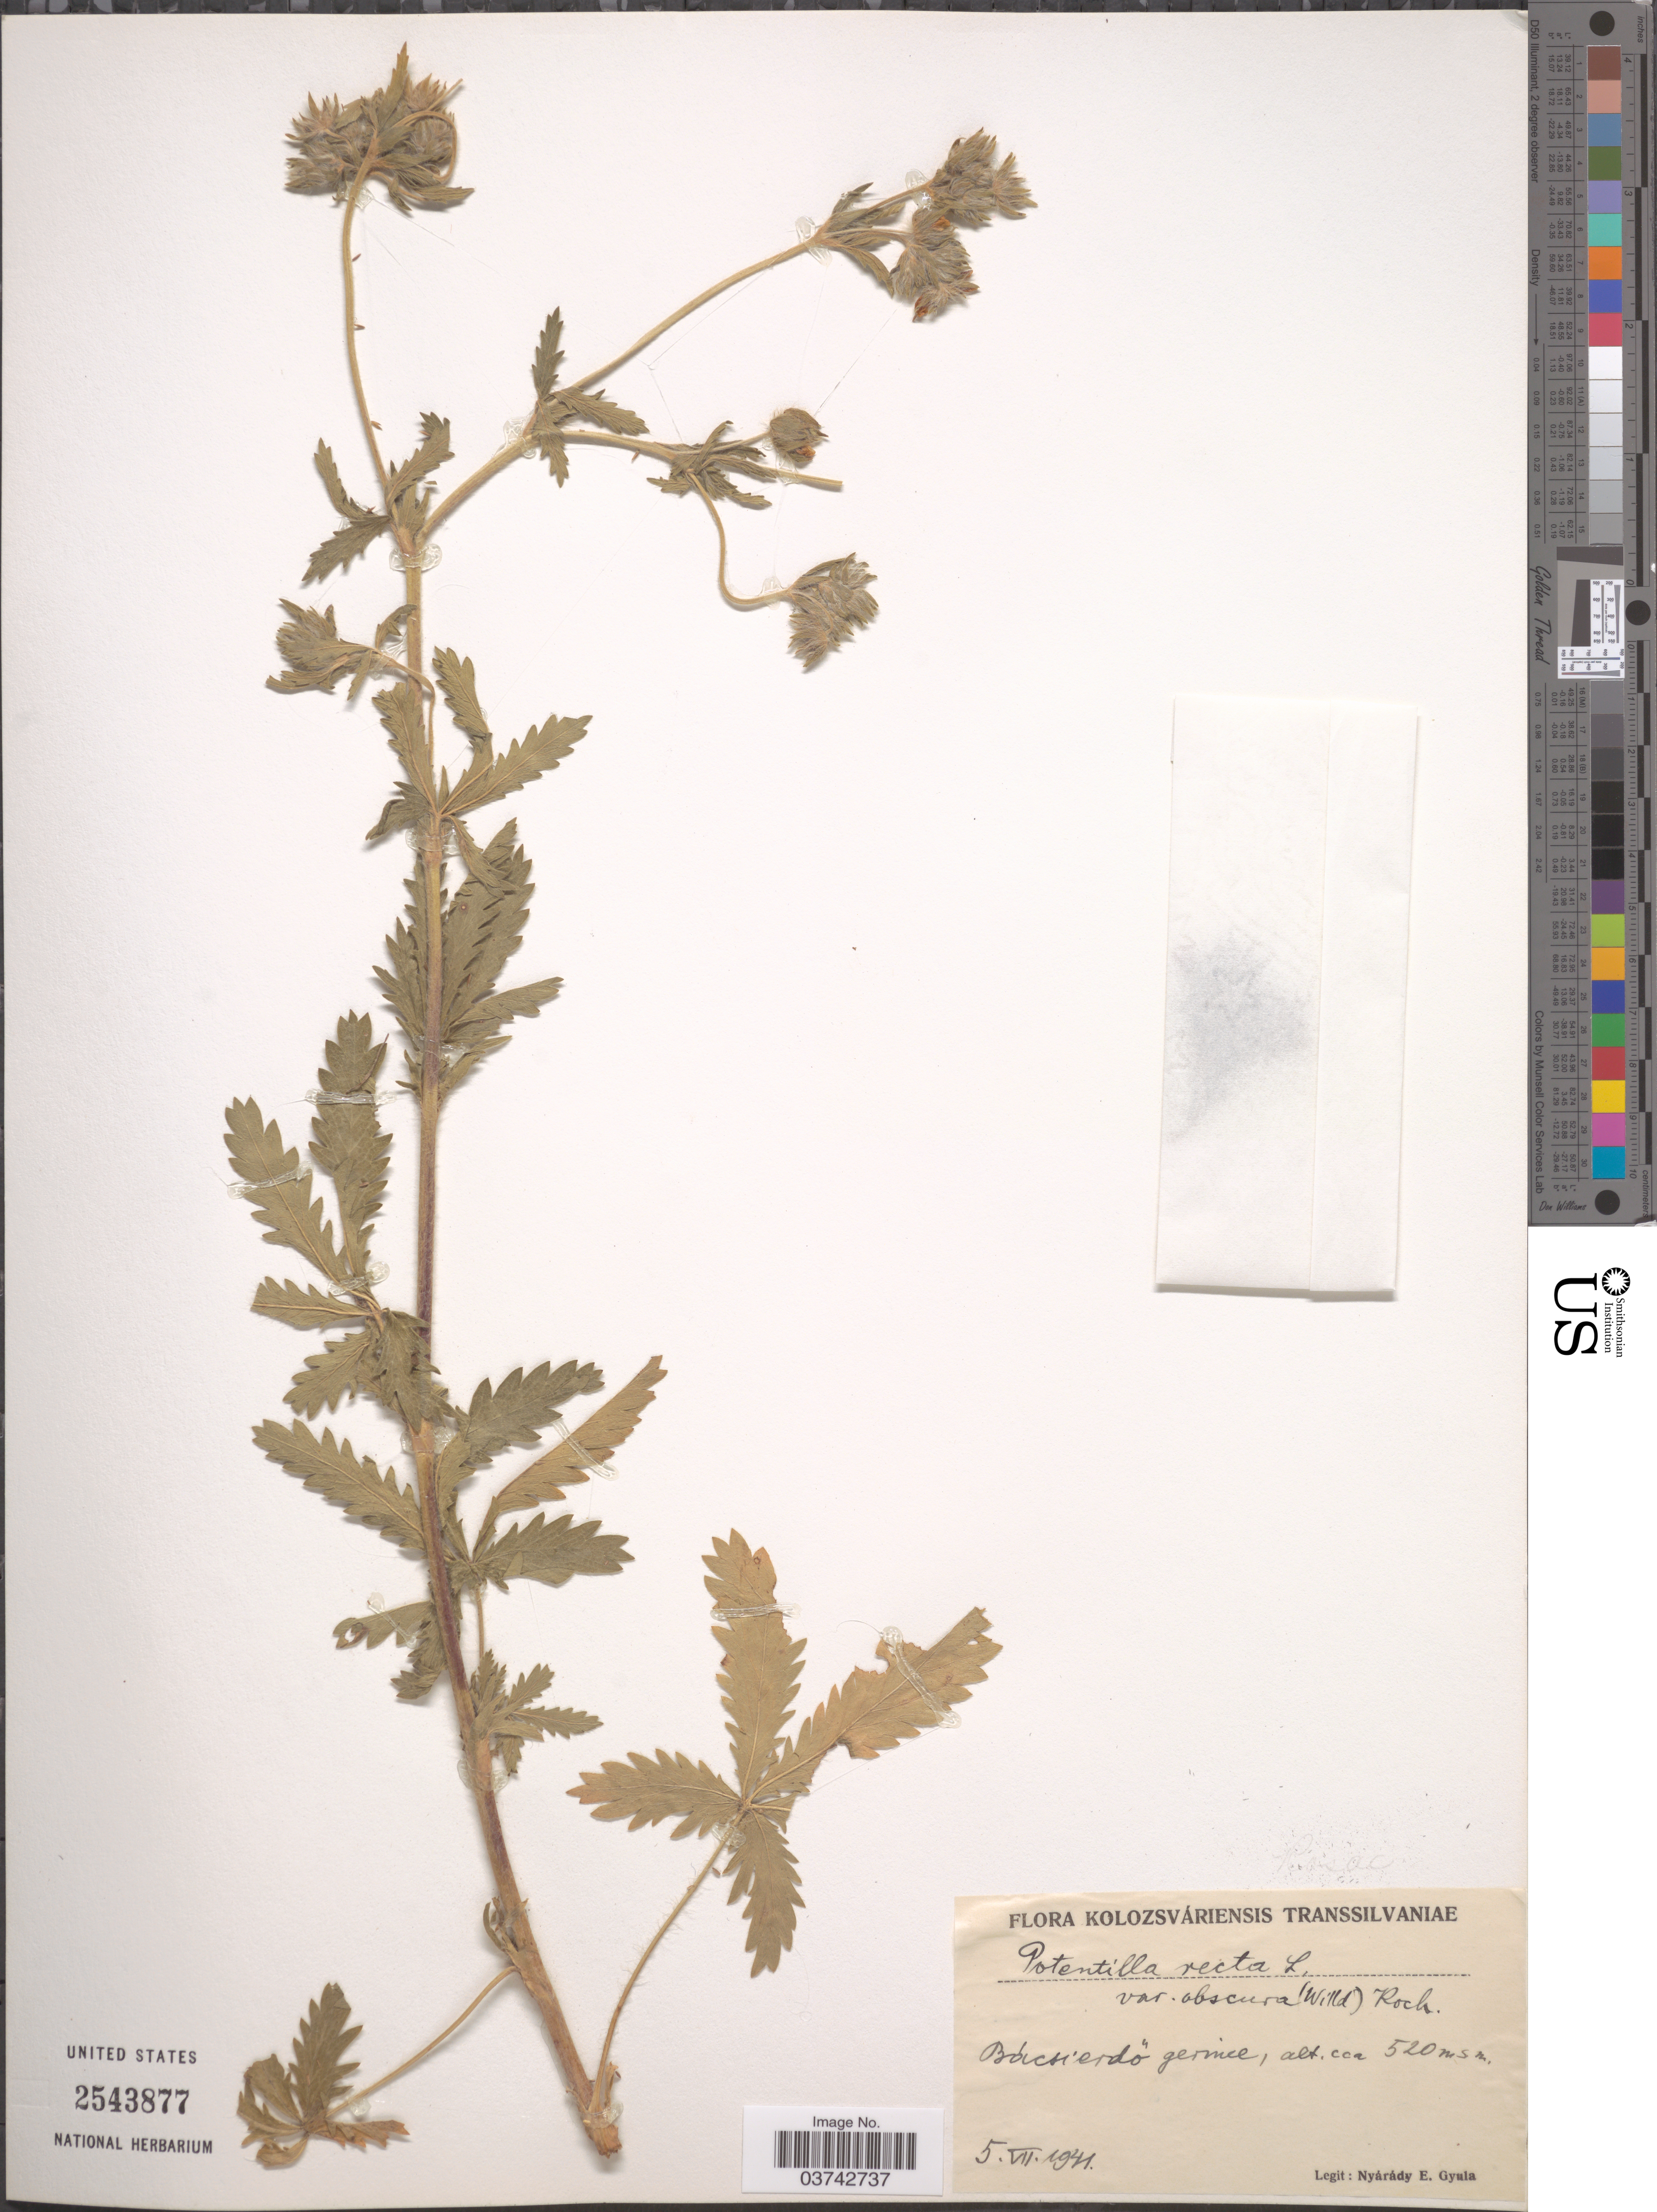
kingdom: Plantae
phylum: Tracheophyta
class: Magnoliopsida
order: Rosales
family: Rosaceae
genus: Potentilla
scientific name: Potentilla recta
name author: L.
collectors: N. Gyula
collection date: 1941-07-05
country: Romania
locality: Kolozsváriensis Transsilvaniæ. Bácsierdö gernice. [interpreted]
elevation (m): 520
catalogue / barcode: US 2543877